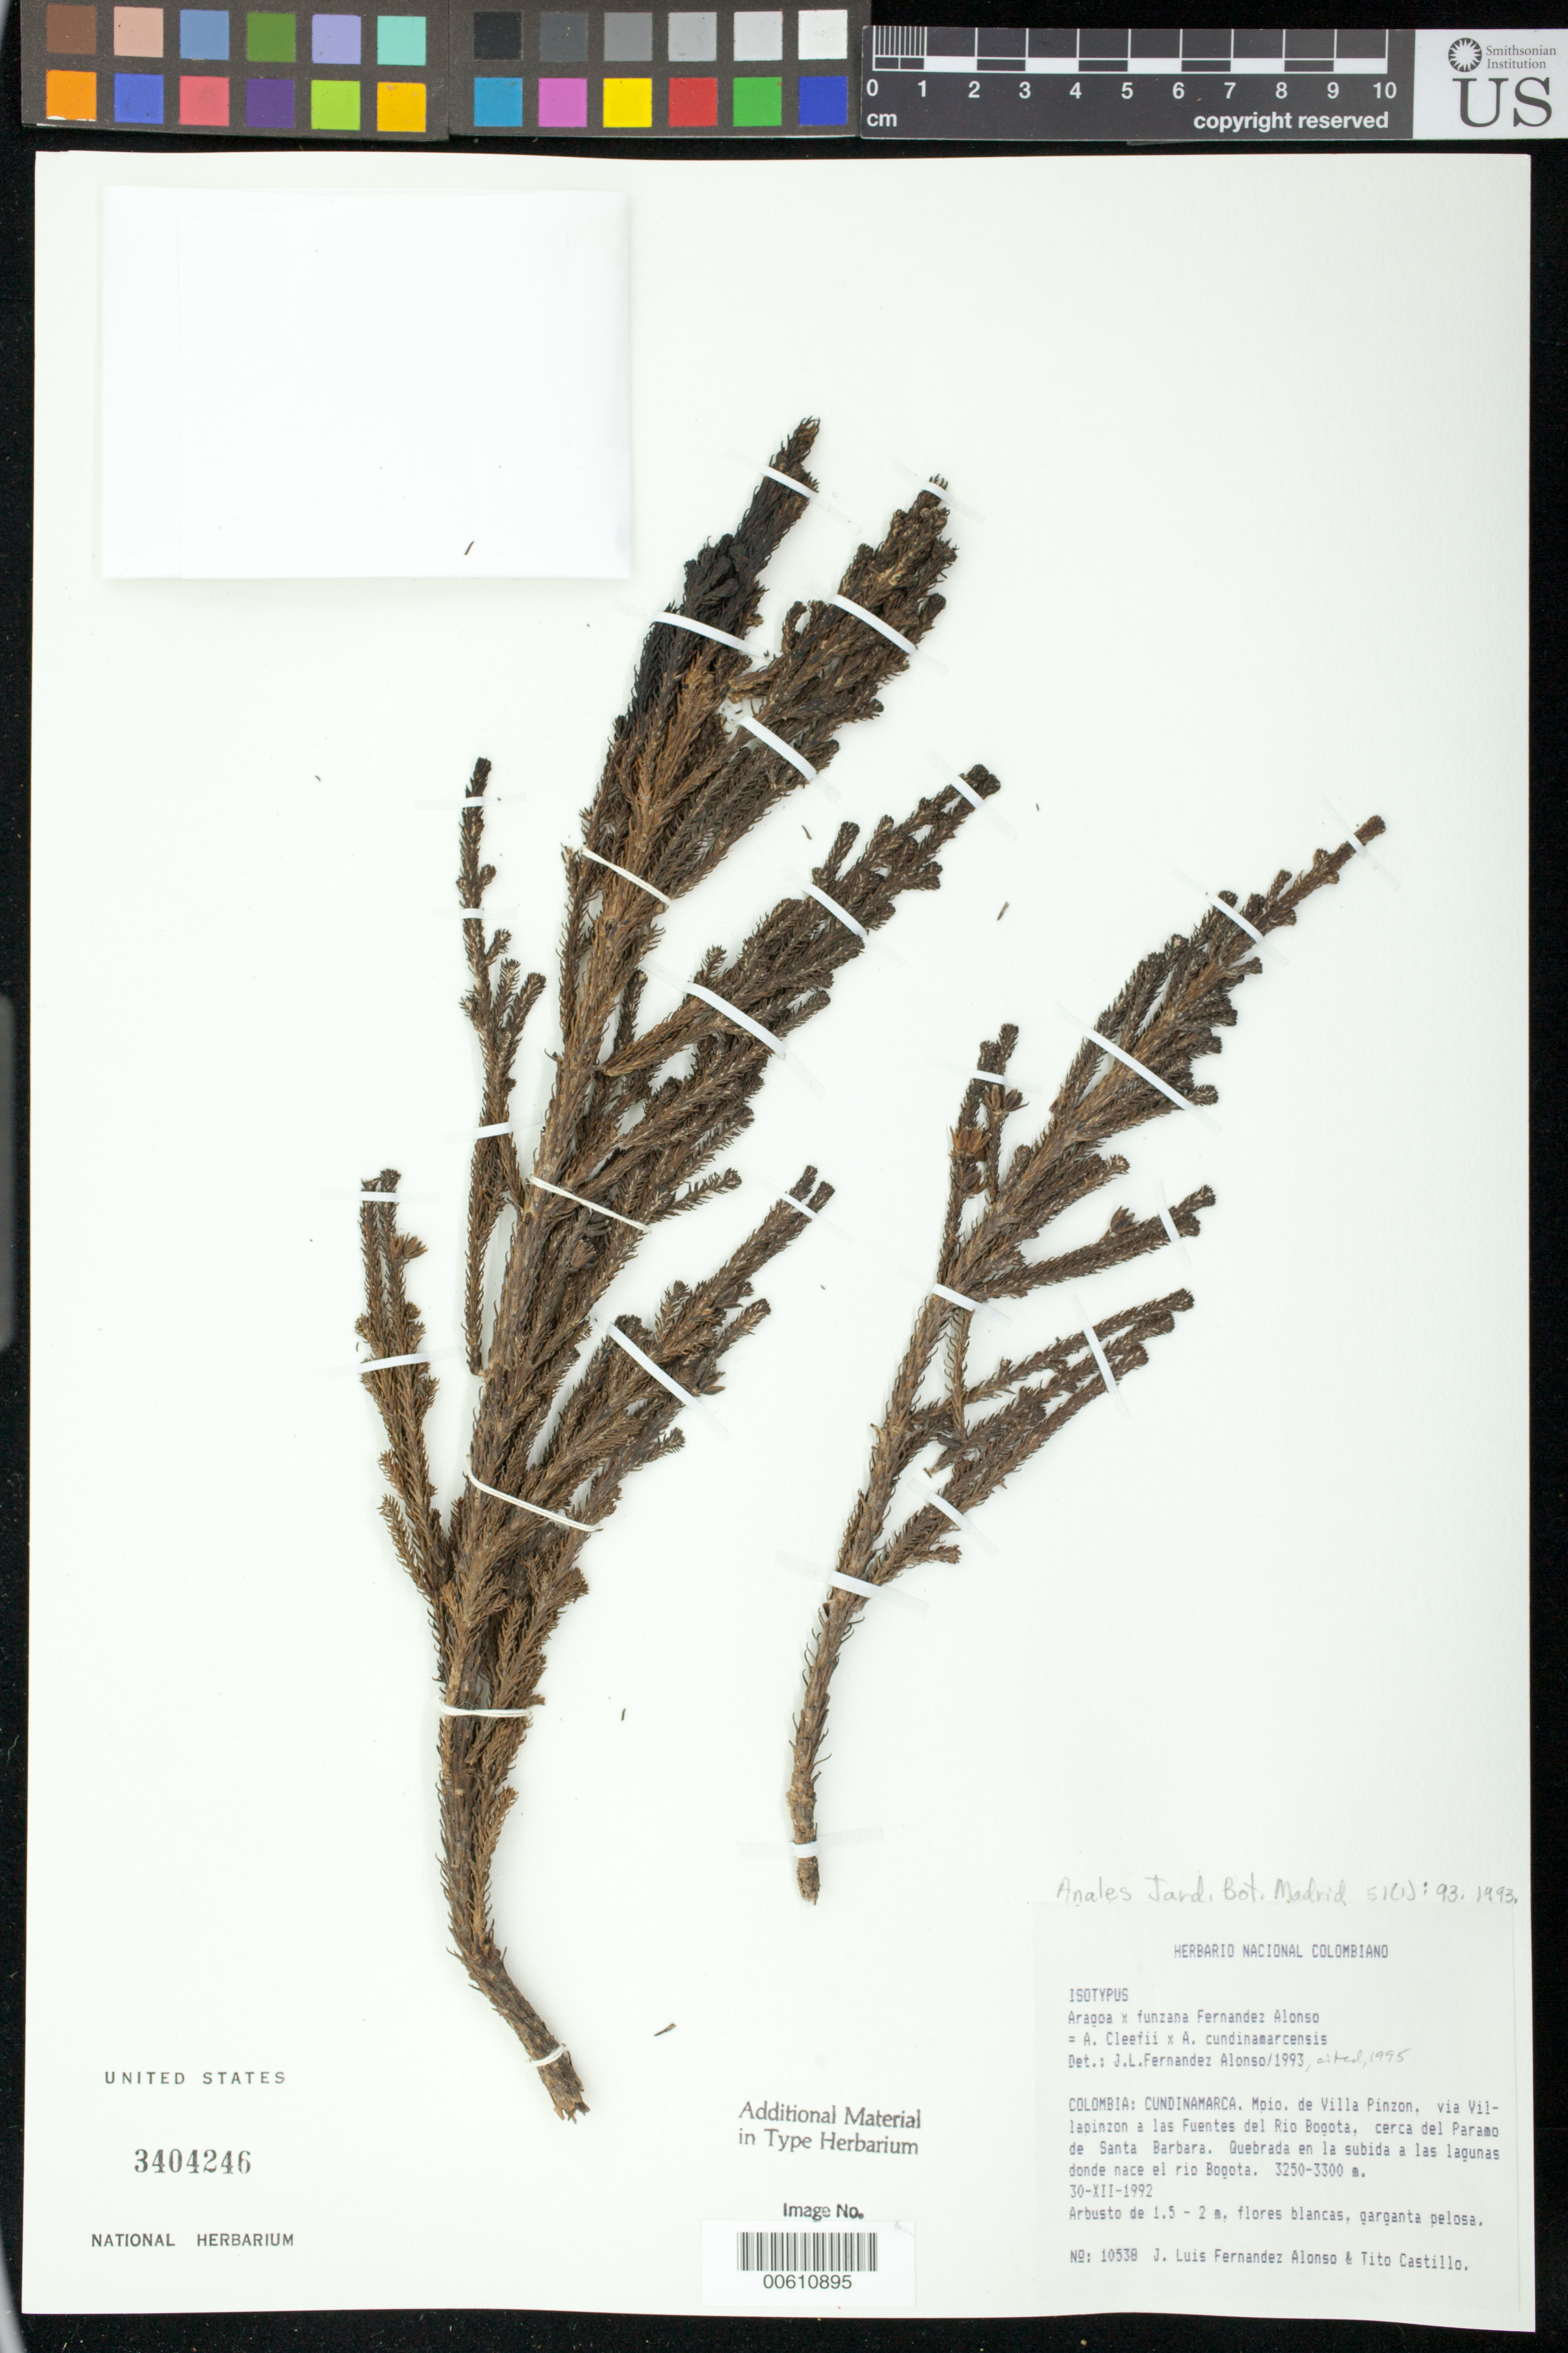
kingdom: Plantae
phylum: Tracheophyta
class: Magnoliopsida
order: Lamiales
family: Plantaginaceae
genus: Aragoa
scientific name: Aragoa x funzana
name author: Fern. Alonso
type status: Isotype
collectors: J. L. Fernández-Alonso & T. Castillo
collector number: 10538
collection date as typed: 30 Dec 1992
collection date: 1992-12-30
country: Colombia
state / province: Cundinamarca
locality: Departemento de Cundinamarca, Mpio. de Villapinzón, via Villapinzón a las Fuentes del Rio Bogata, cerca del páramo de Santa Bárbara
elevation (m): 3250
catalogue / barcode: US 3404246